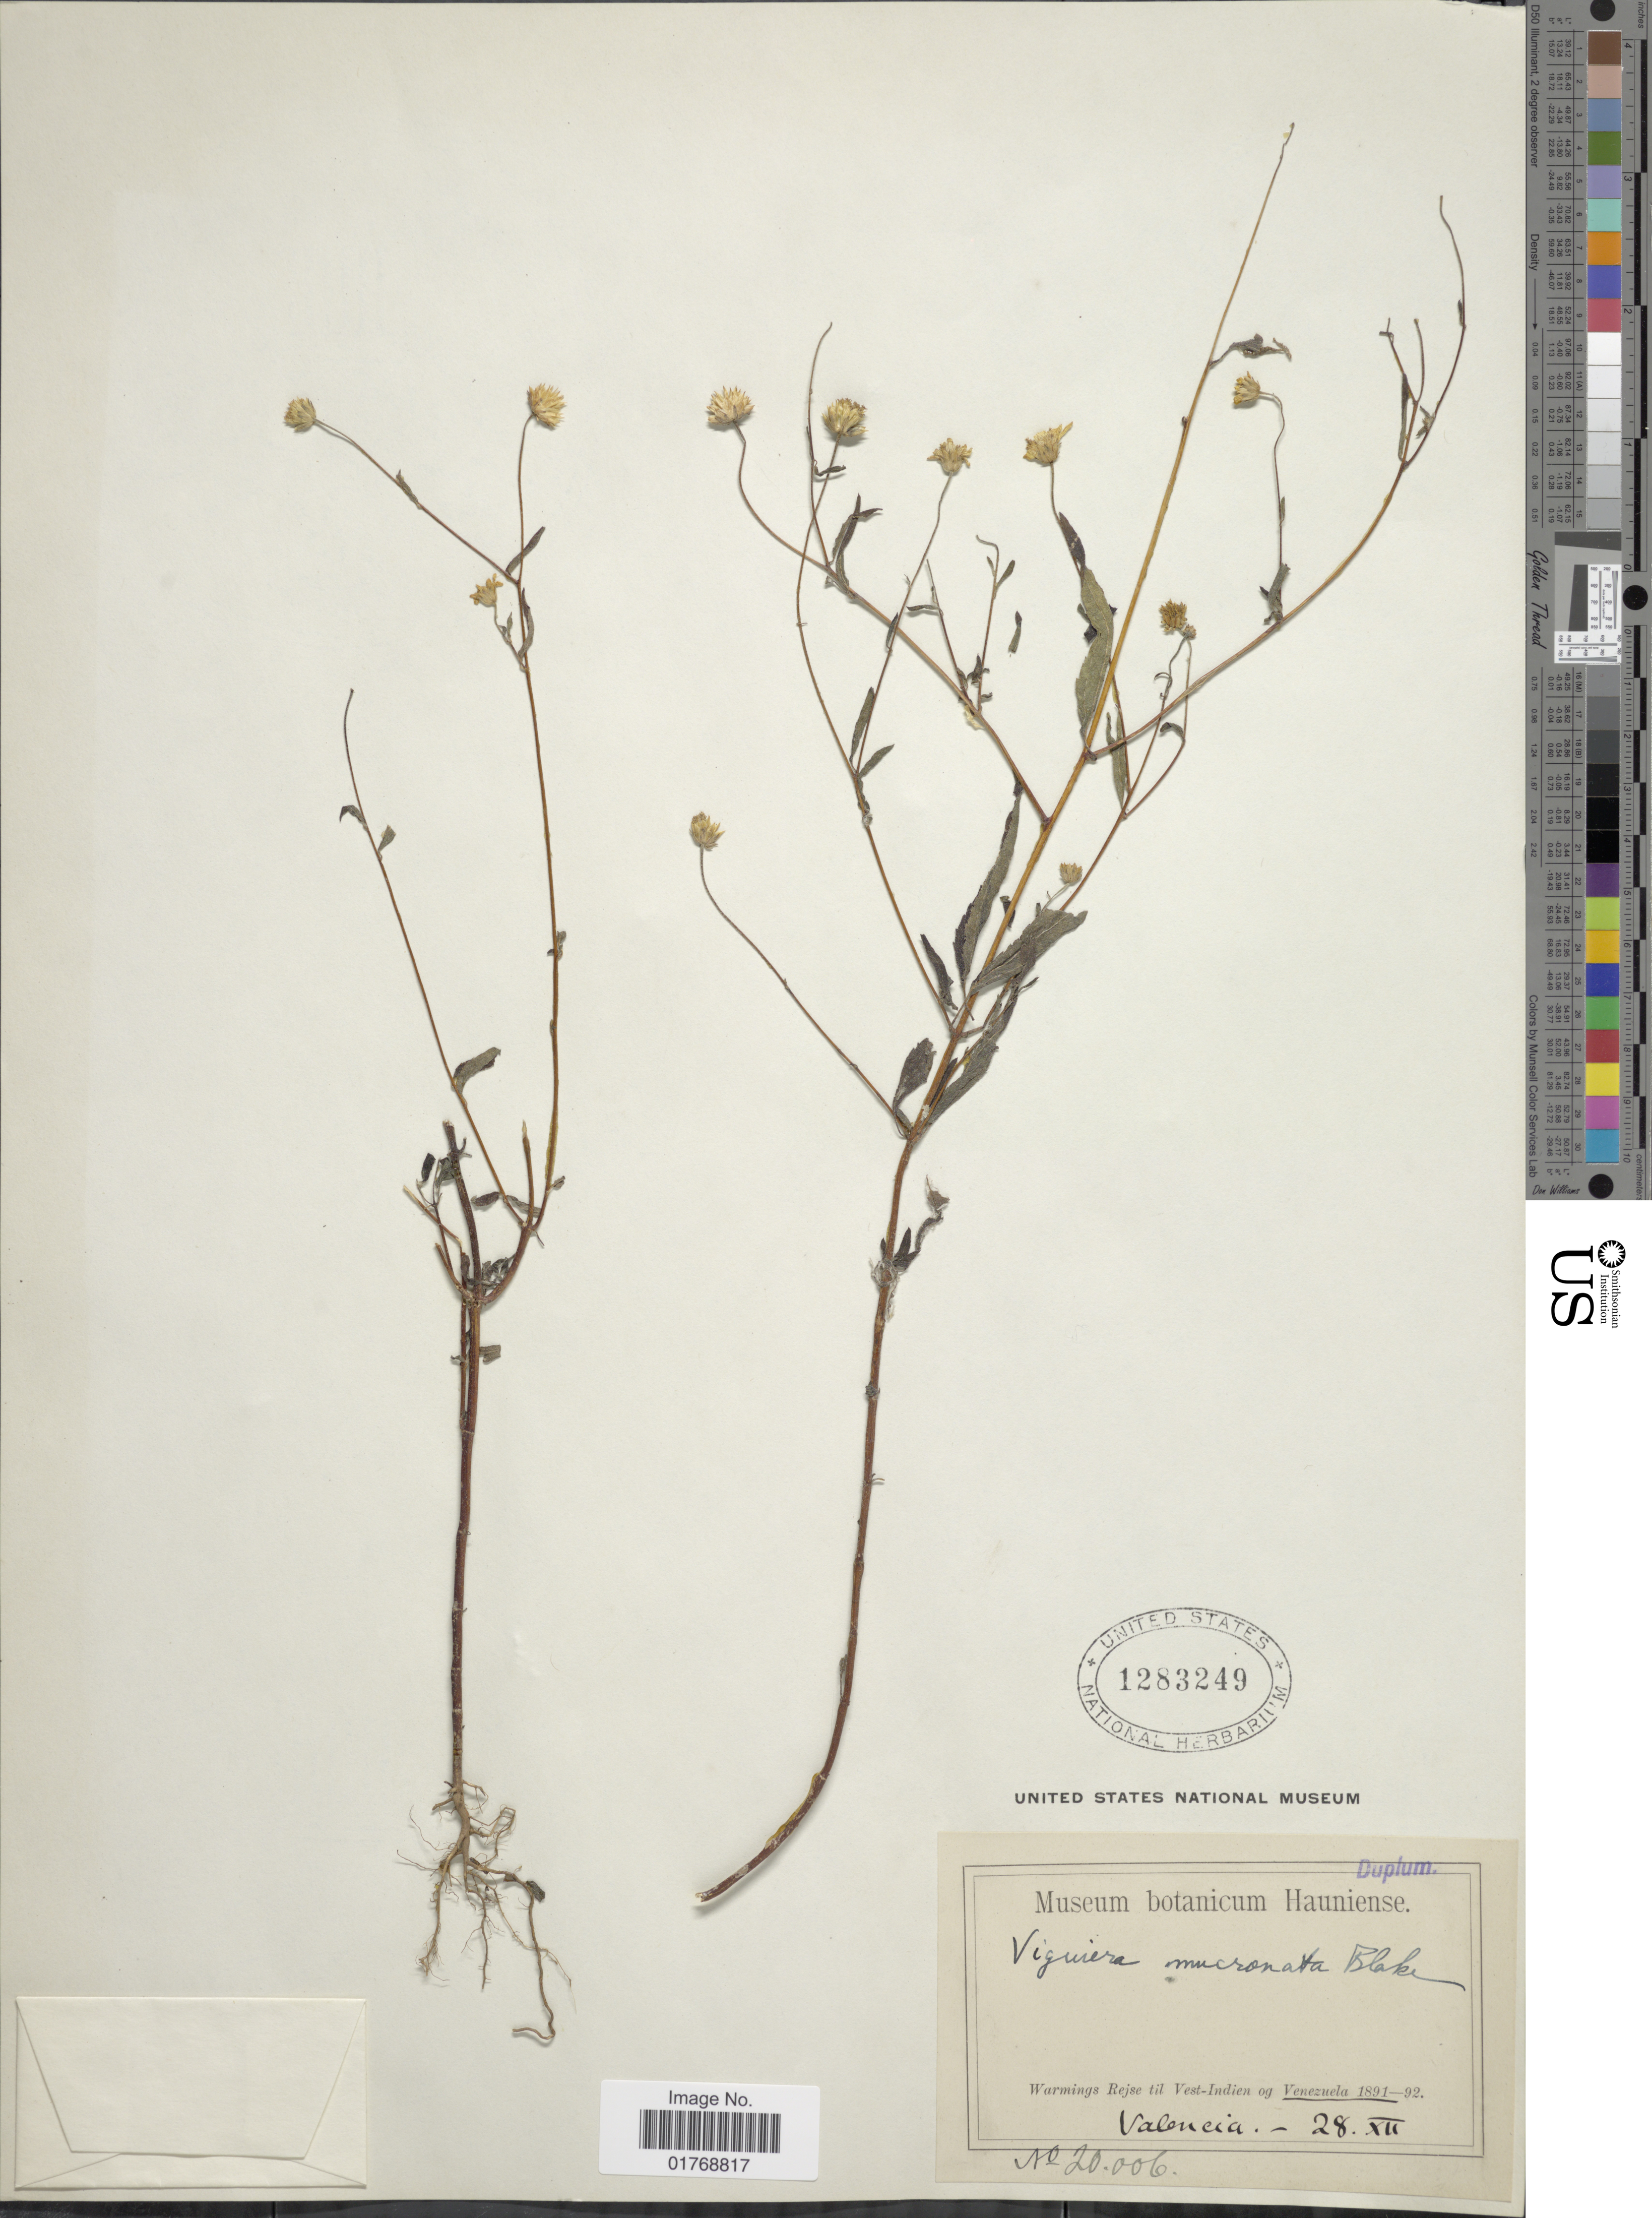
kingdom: Plantae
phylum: Tracheophyta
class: Magnoliopsida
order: Asterales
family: Asteraceae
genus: Viguiera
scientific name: Viguiera mucronata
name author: Blake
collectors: -. Valencia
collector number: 20006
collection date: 1891-12-28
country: Venezuela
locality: Waromings Rejse til Vest-Indien og Venezuela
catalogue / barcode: US 1283249